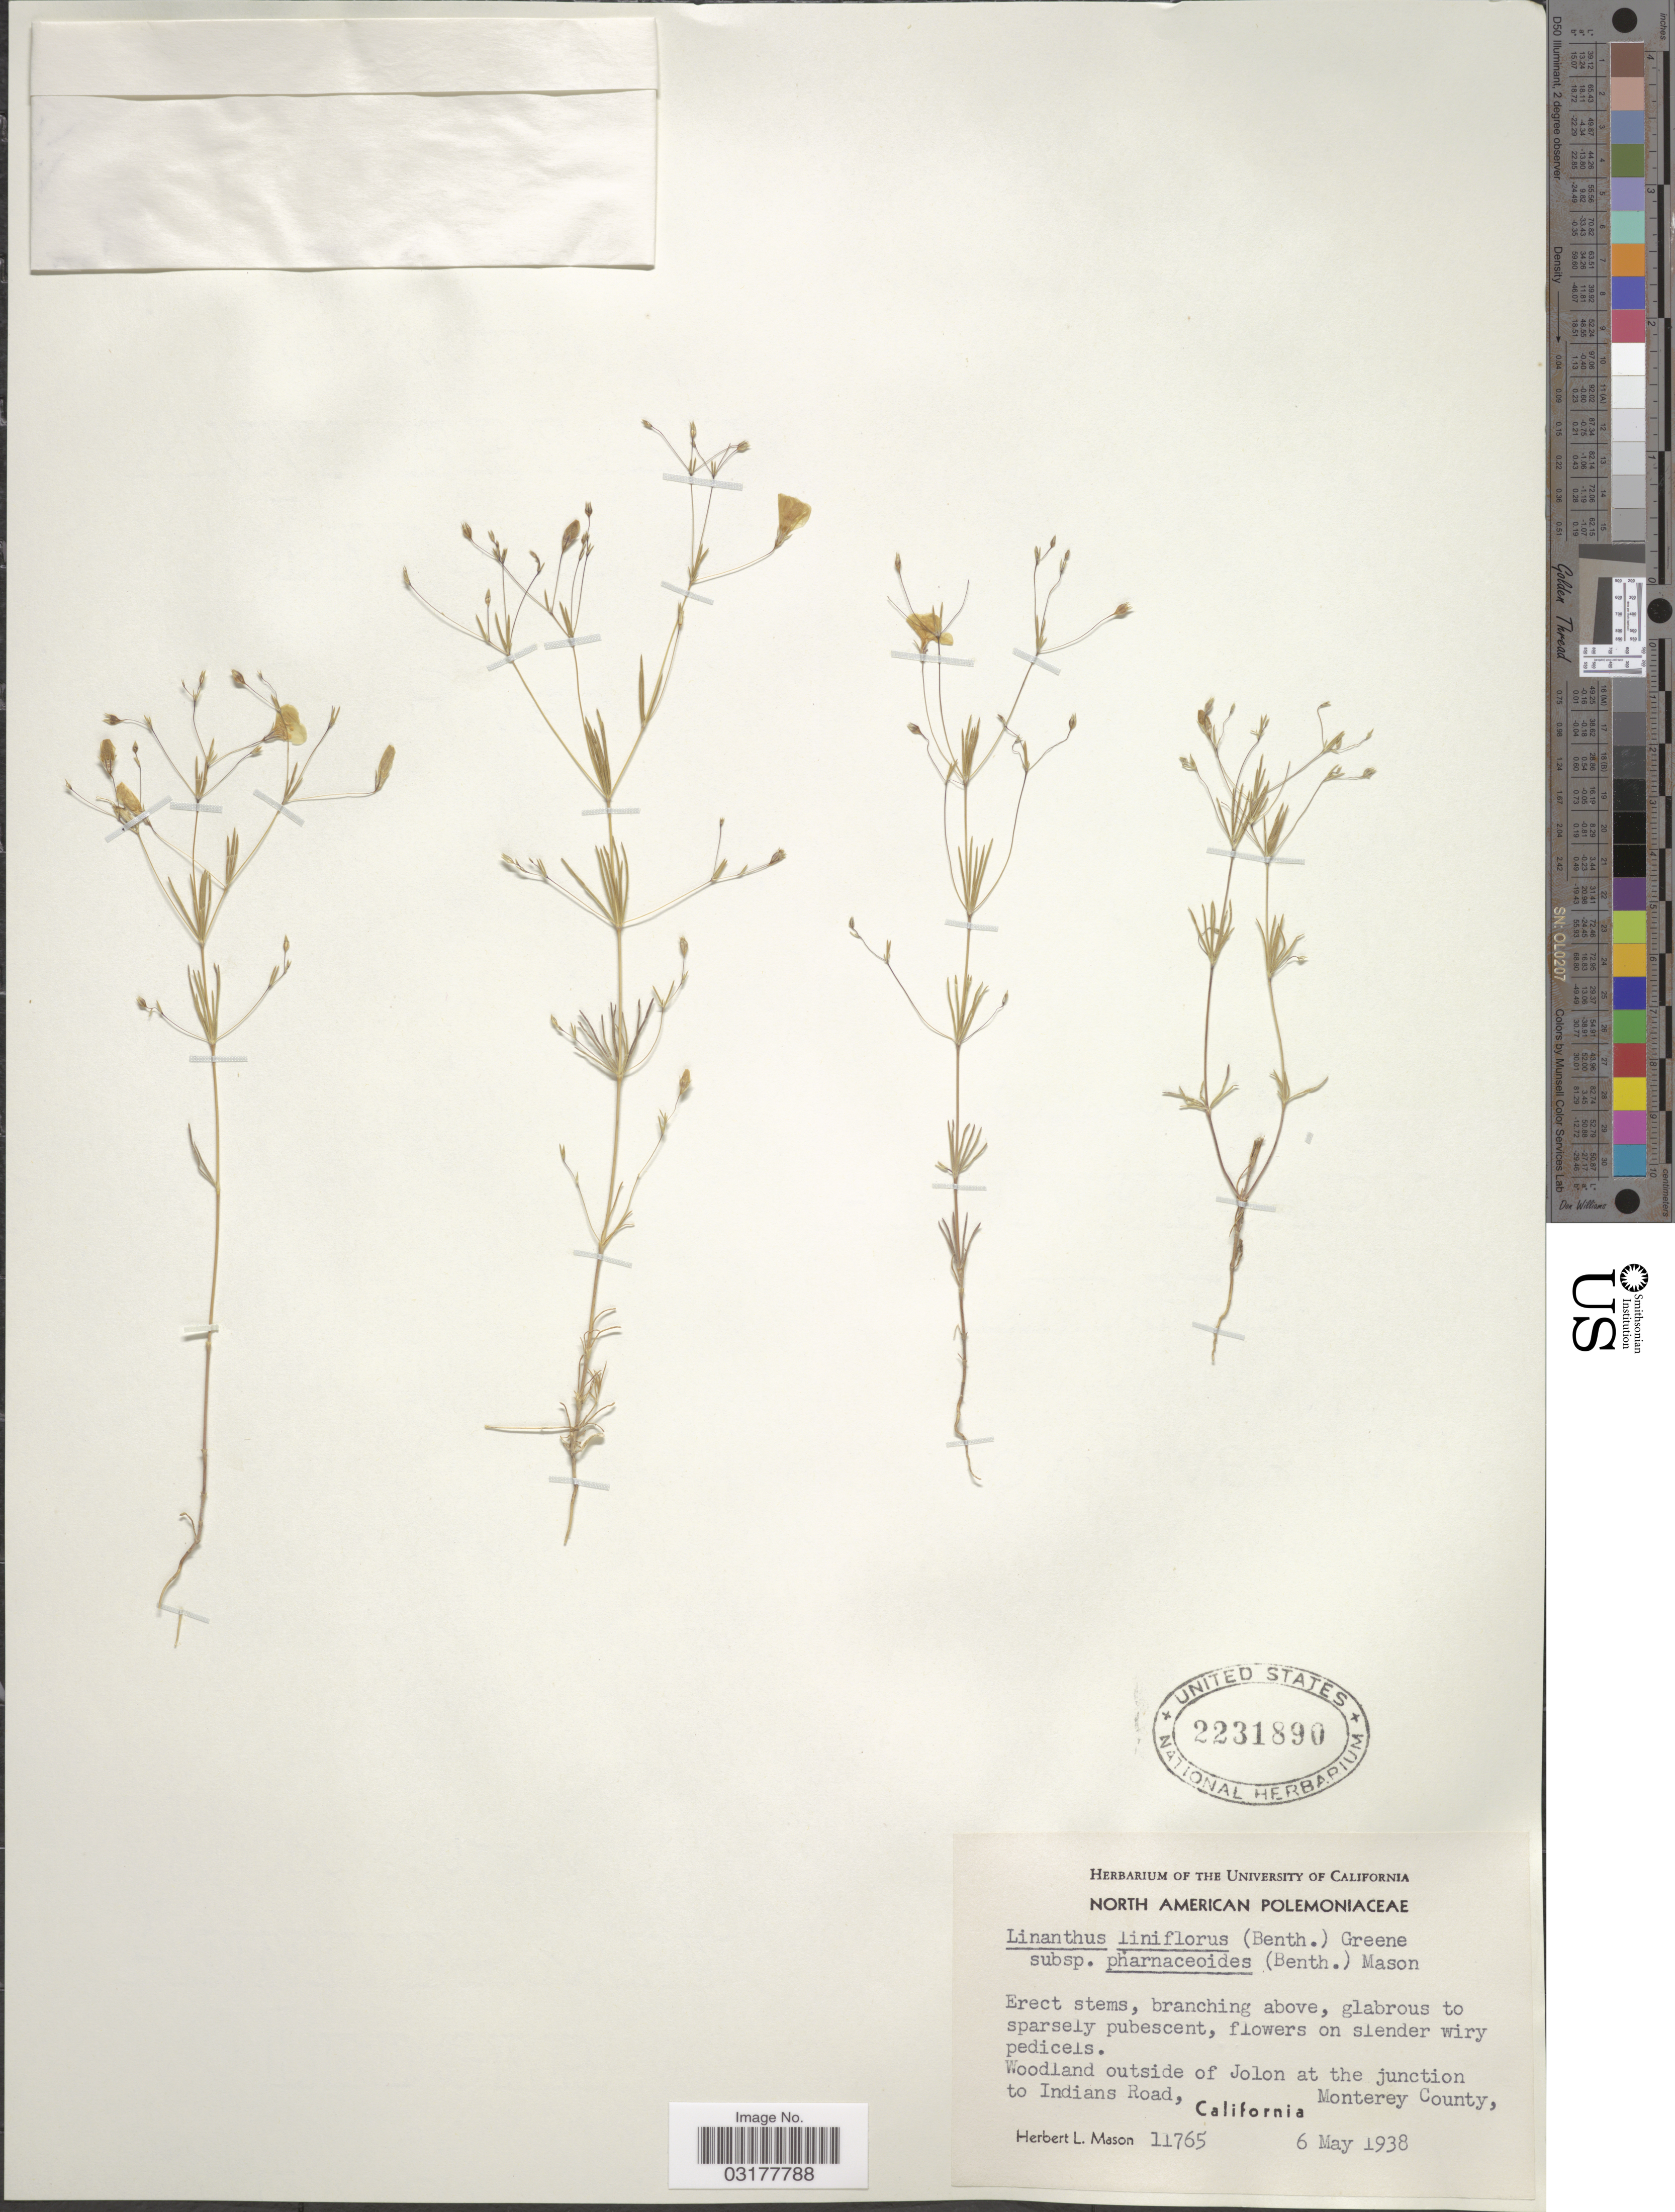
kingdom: Plantae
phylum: Tracheophyta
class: Magnoliopsida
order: Ericales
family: Polemoniaceae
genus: Leptosiphon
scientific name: Leptosiphon liniflorus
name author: (Benth.) J.M. Porter & L.A. Johnson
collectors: H. L. Mason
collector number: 11765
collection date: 1938-05-06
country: United States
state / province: California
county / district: Monterey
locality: Woodland outside of Jolon at the junction to Indians Road, Monterey County.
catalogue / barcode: US 2231890